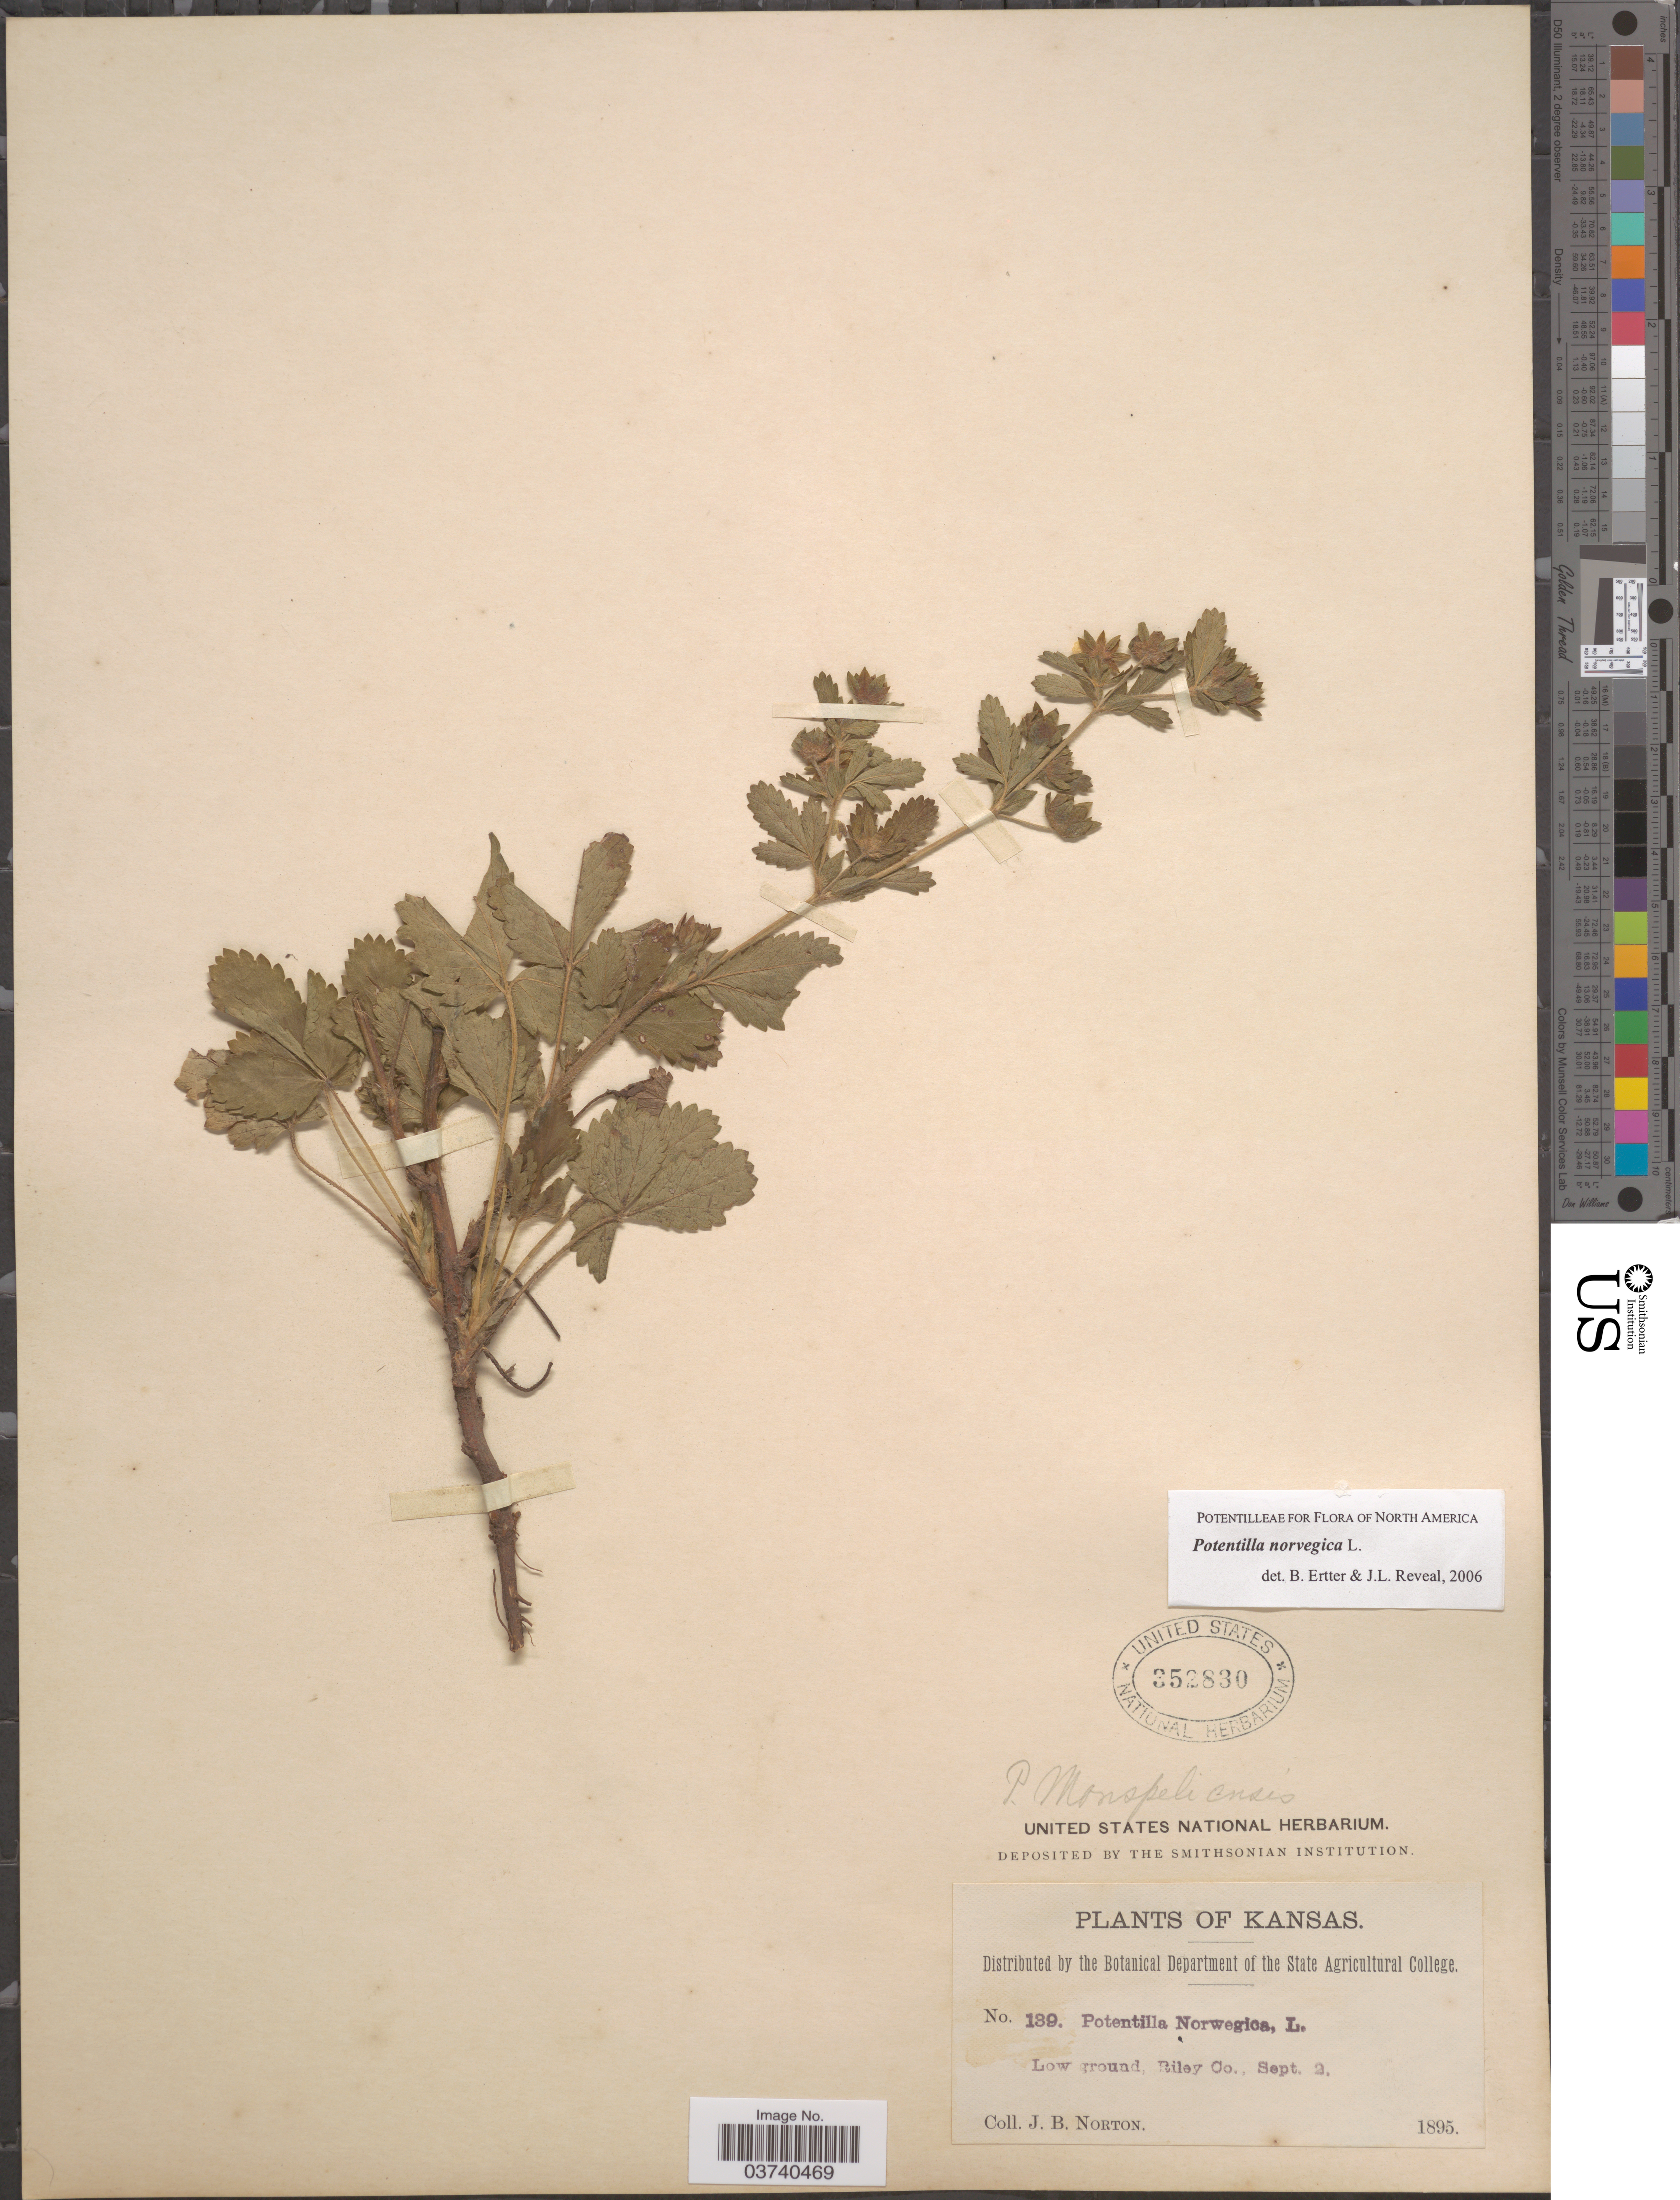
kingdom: Plantae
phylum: Tracheophyta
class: Magnoliopsida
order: Rosales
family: Rosaceae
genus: Potentilla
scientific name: Potentilla norvegica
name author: L.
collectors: J. B. Norton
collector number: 139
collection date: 1895-09-02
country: United States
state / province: Kansas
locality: Riley Co.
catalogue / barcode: US 352830